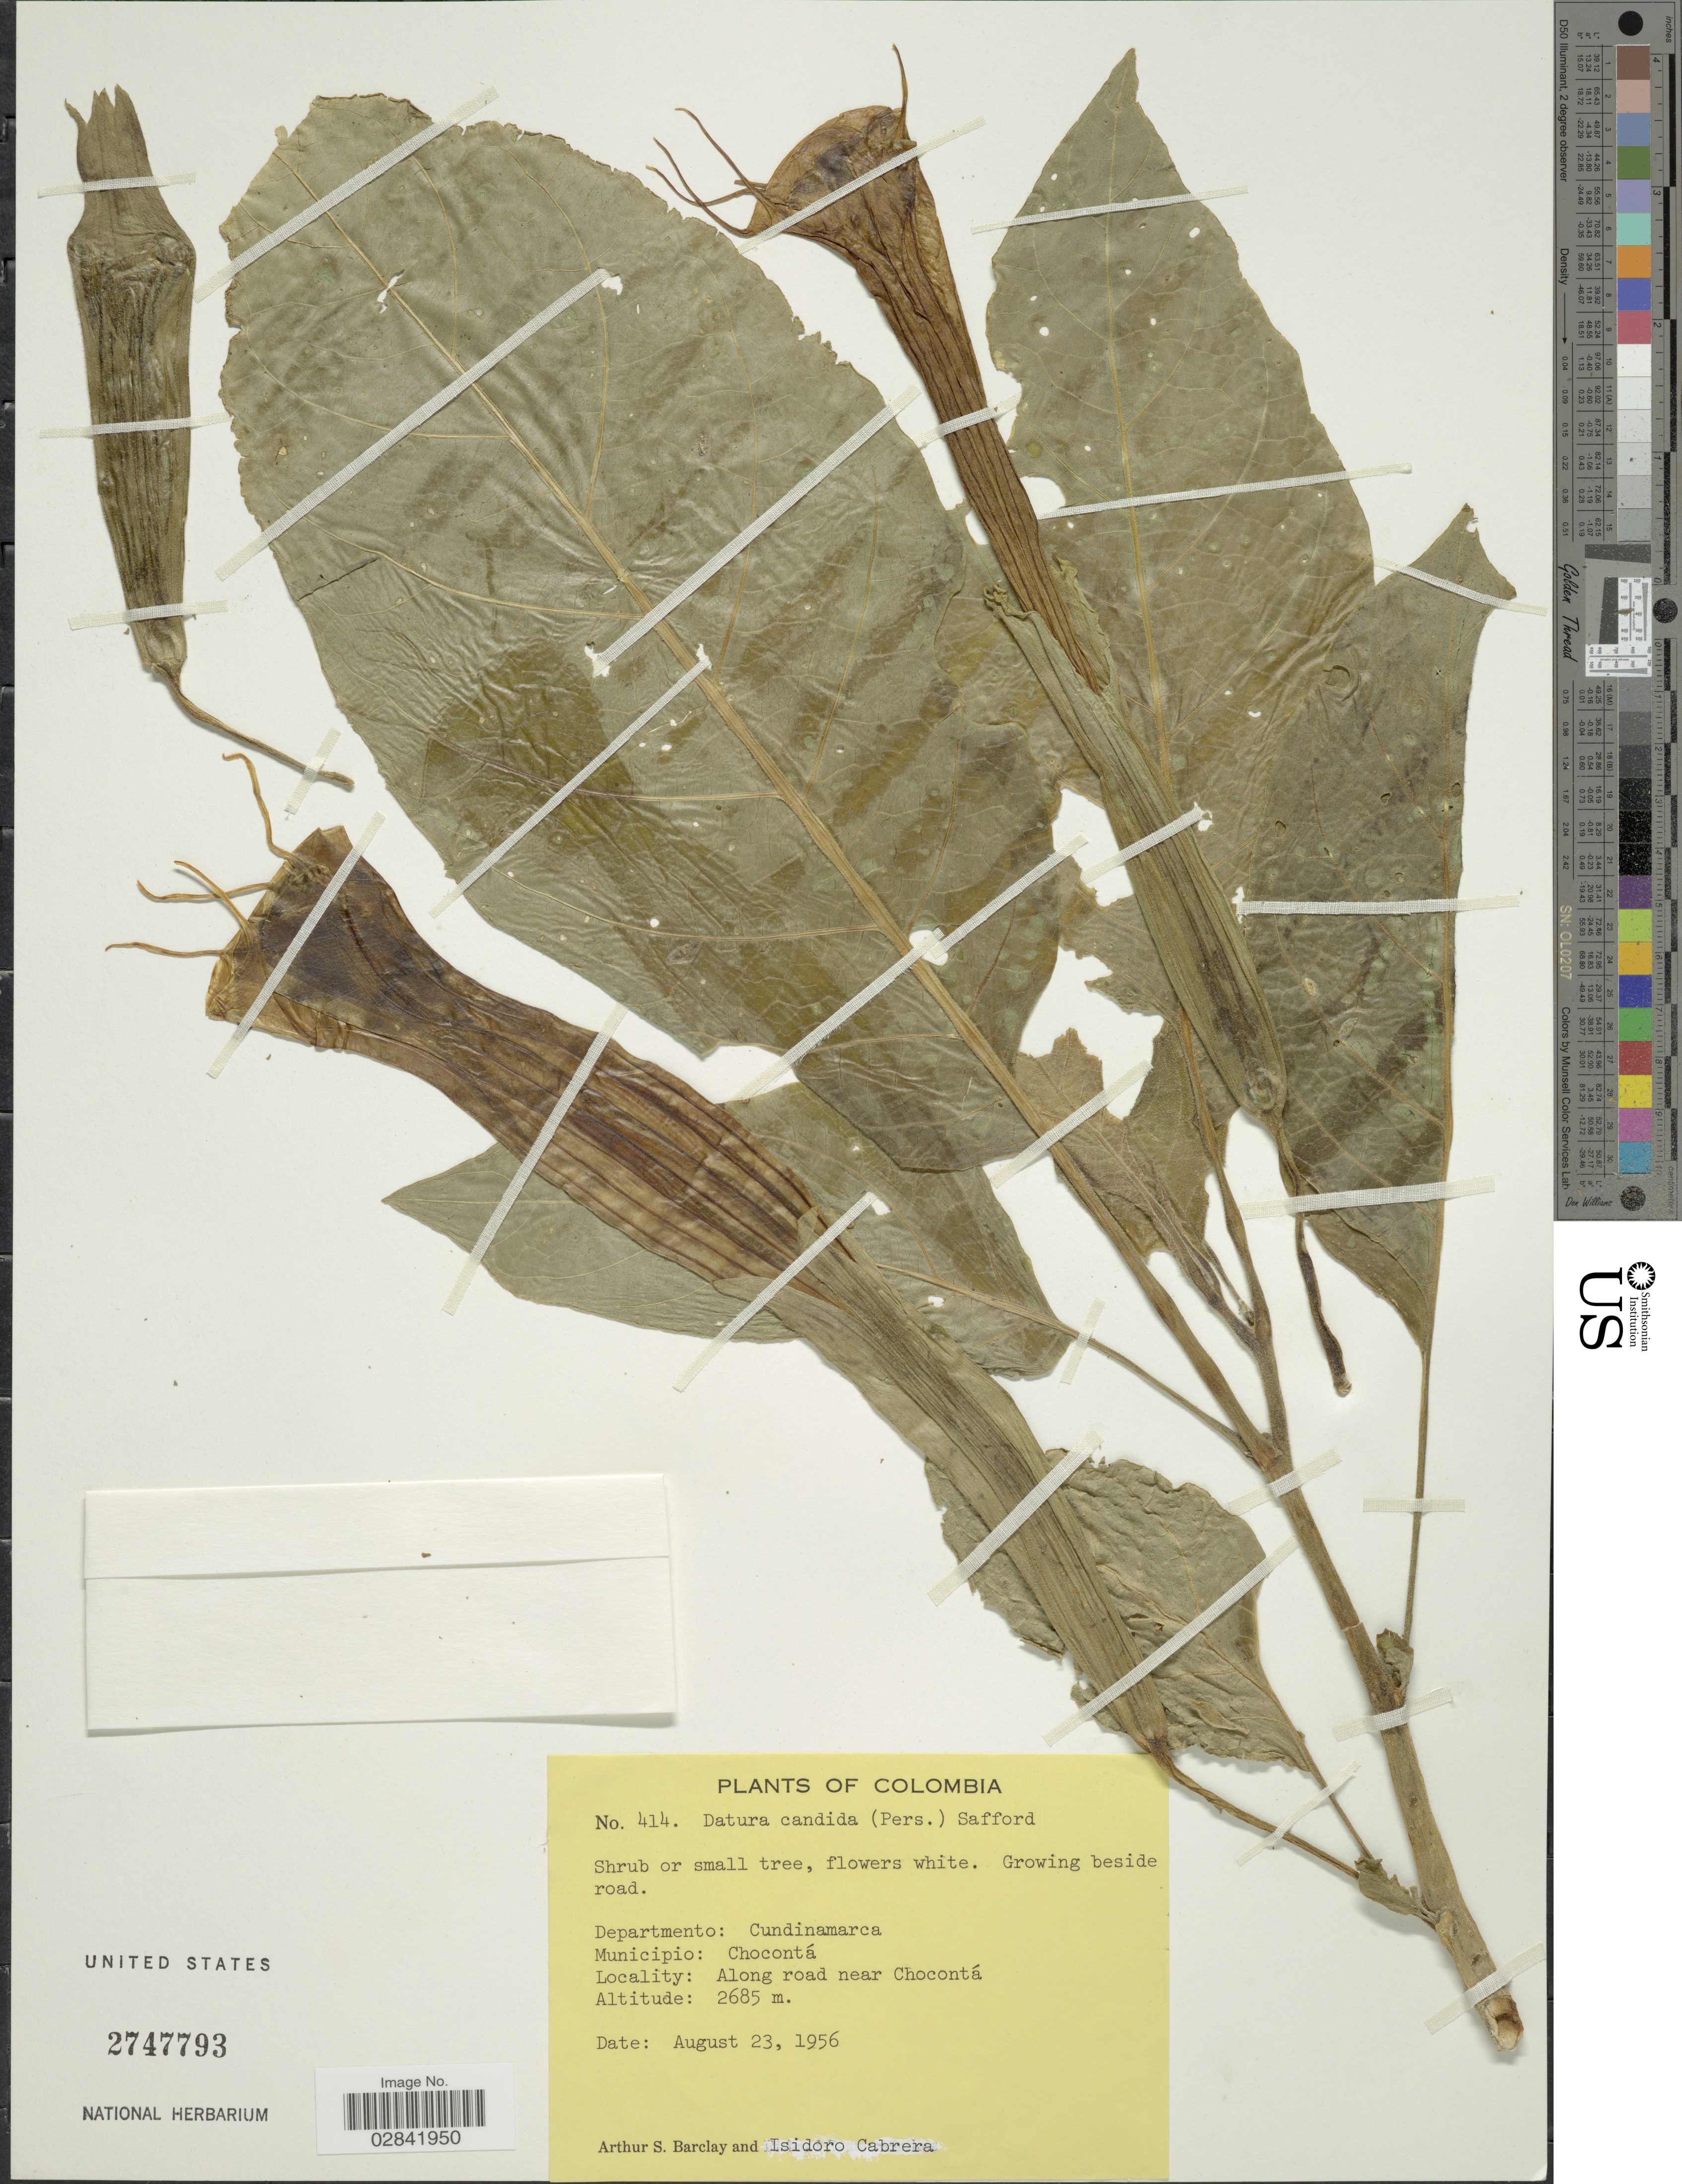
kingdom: Plantae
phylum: Tracheophyta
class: Magnoliopsida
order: Solanales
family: Solanaceae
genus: Brugmansia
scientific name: Brugmansia x candida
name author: Pers.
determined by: (US) Smithsonian Institution - National Museum of Natural History - Department of Botany (UNITED STATES)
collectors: A. S. Barclay & I. Cabrera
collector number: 414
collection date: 1956-08-23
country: Colombia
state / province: Cundinamarca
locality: Departmento: Cundinamarca, Municipio: Chocontá. Along road near Chocontá.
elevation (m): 2685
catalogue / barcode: US 2747793